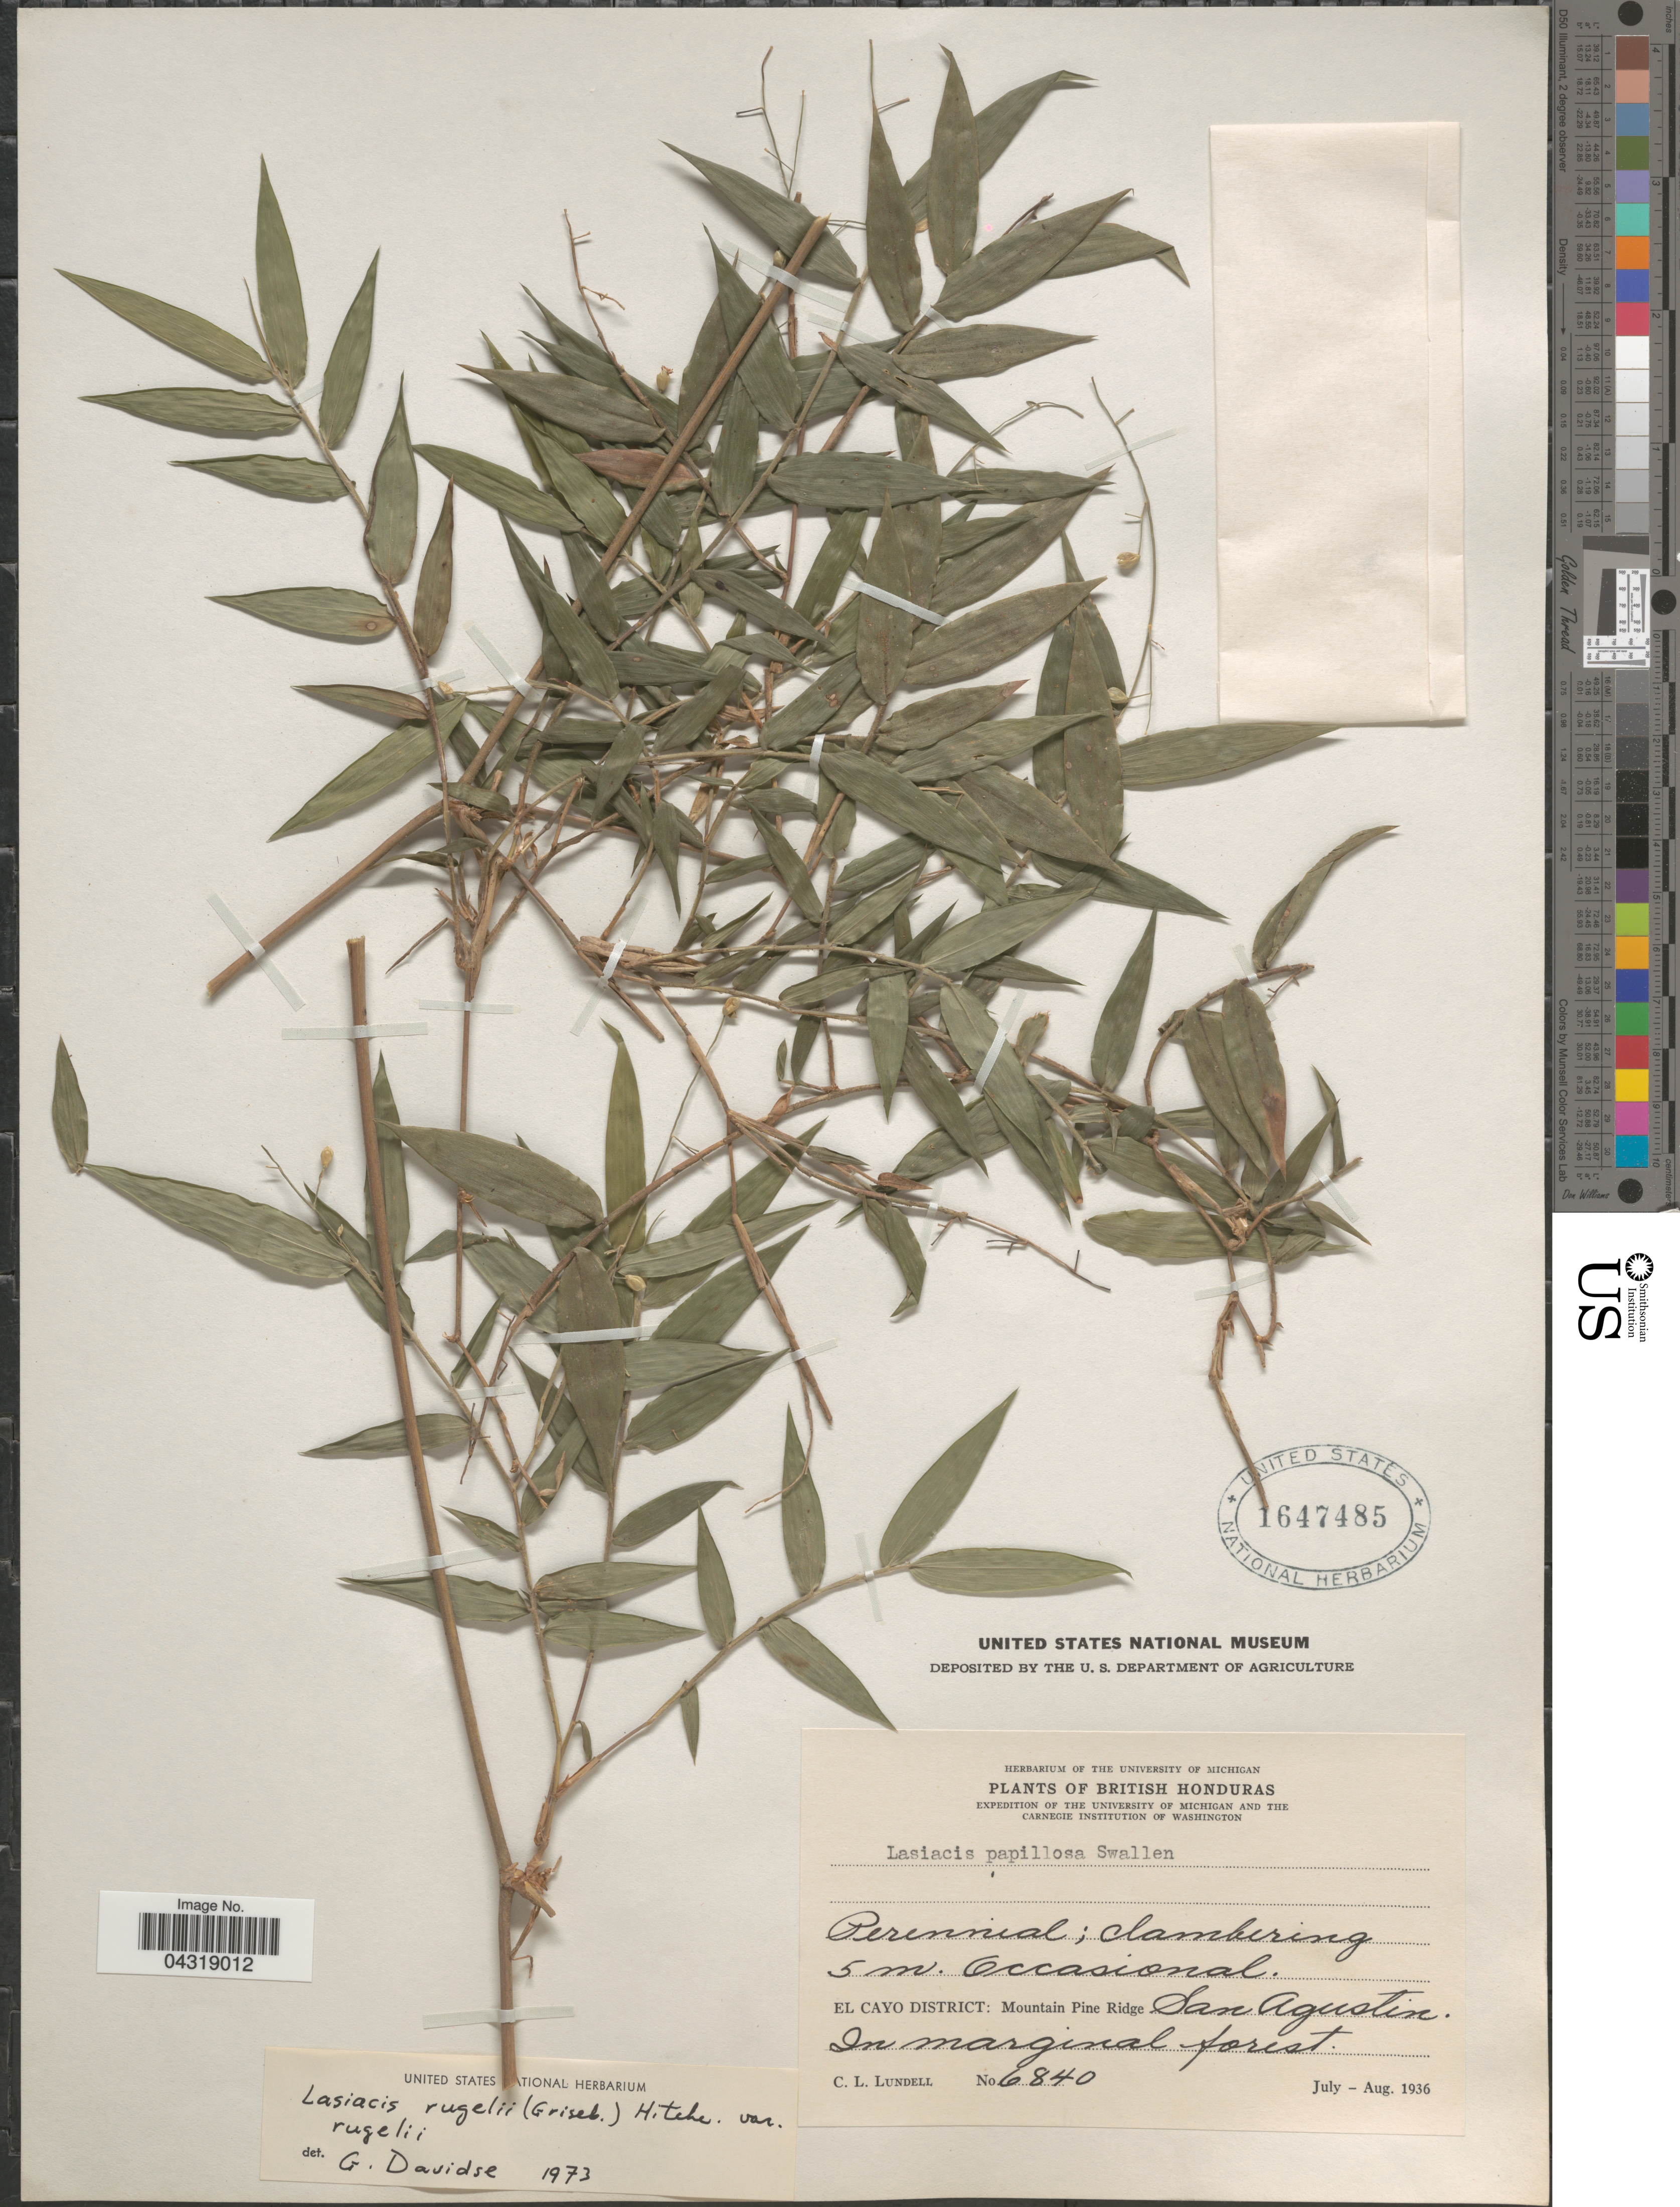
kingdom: Plantae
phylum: Tracheophyta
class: Liliopsida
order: Poales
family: Poaceae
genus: Lasiacis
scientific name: Lasiacis rugelii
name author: (Griseb.) Hitchc.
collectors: C. L. Lundell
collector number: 6840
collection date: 1936-07/1936-08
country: Belize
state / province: Cayo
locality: British Honduras. Expedition of the University of Michigan and the Carnegie Institution of Washington. El Cayo District: Mountain Pine Ridge. San Agustin.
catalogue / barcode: US 1647485